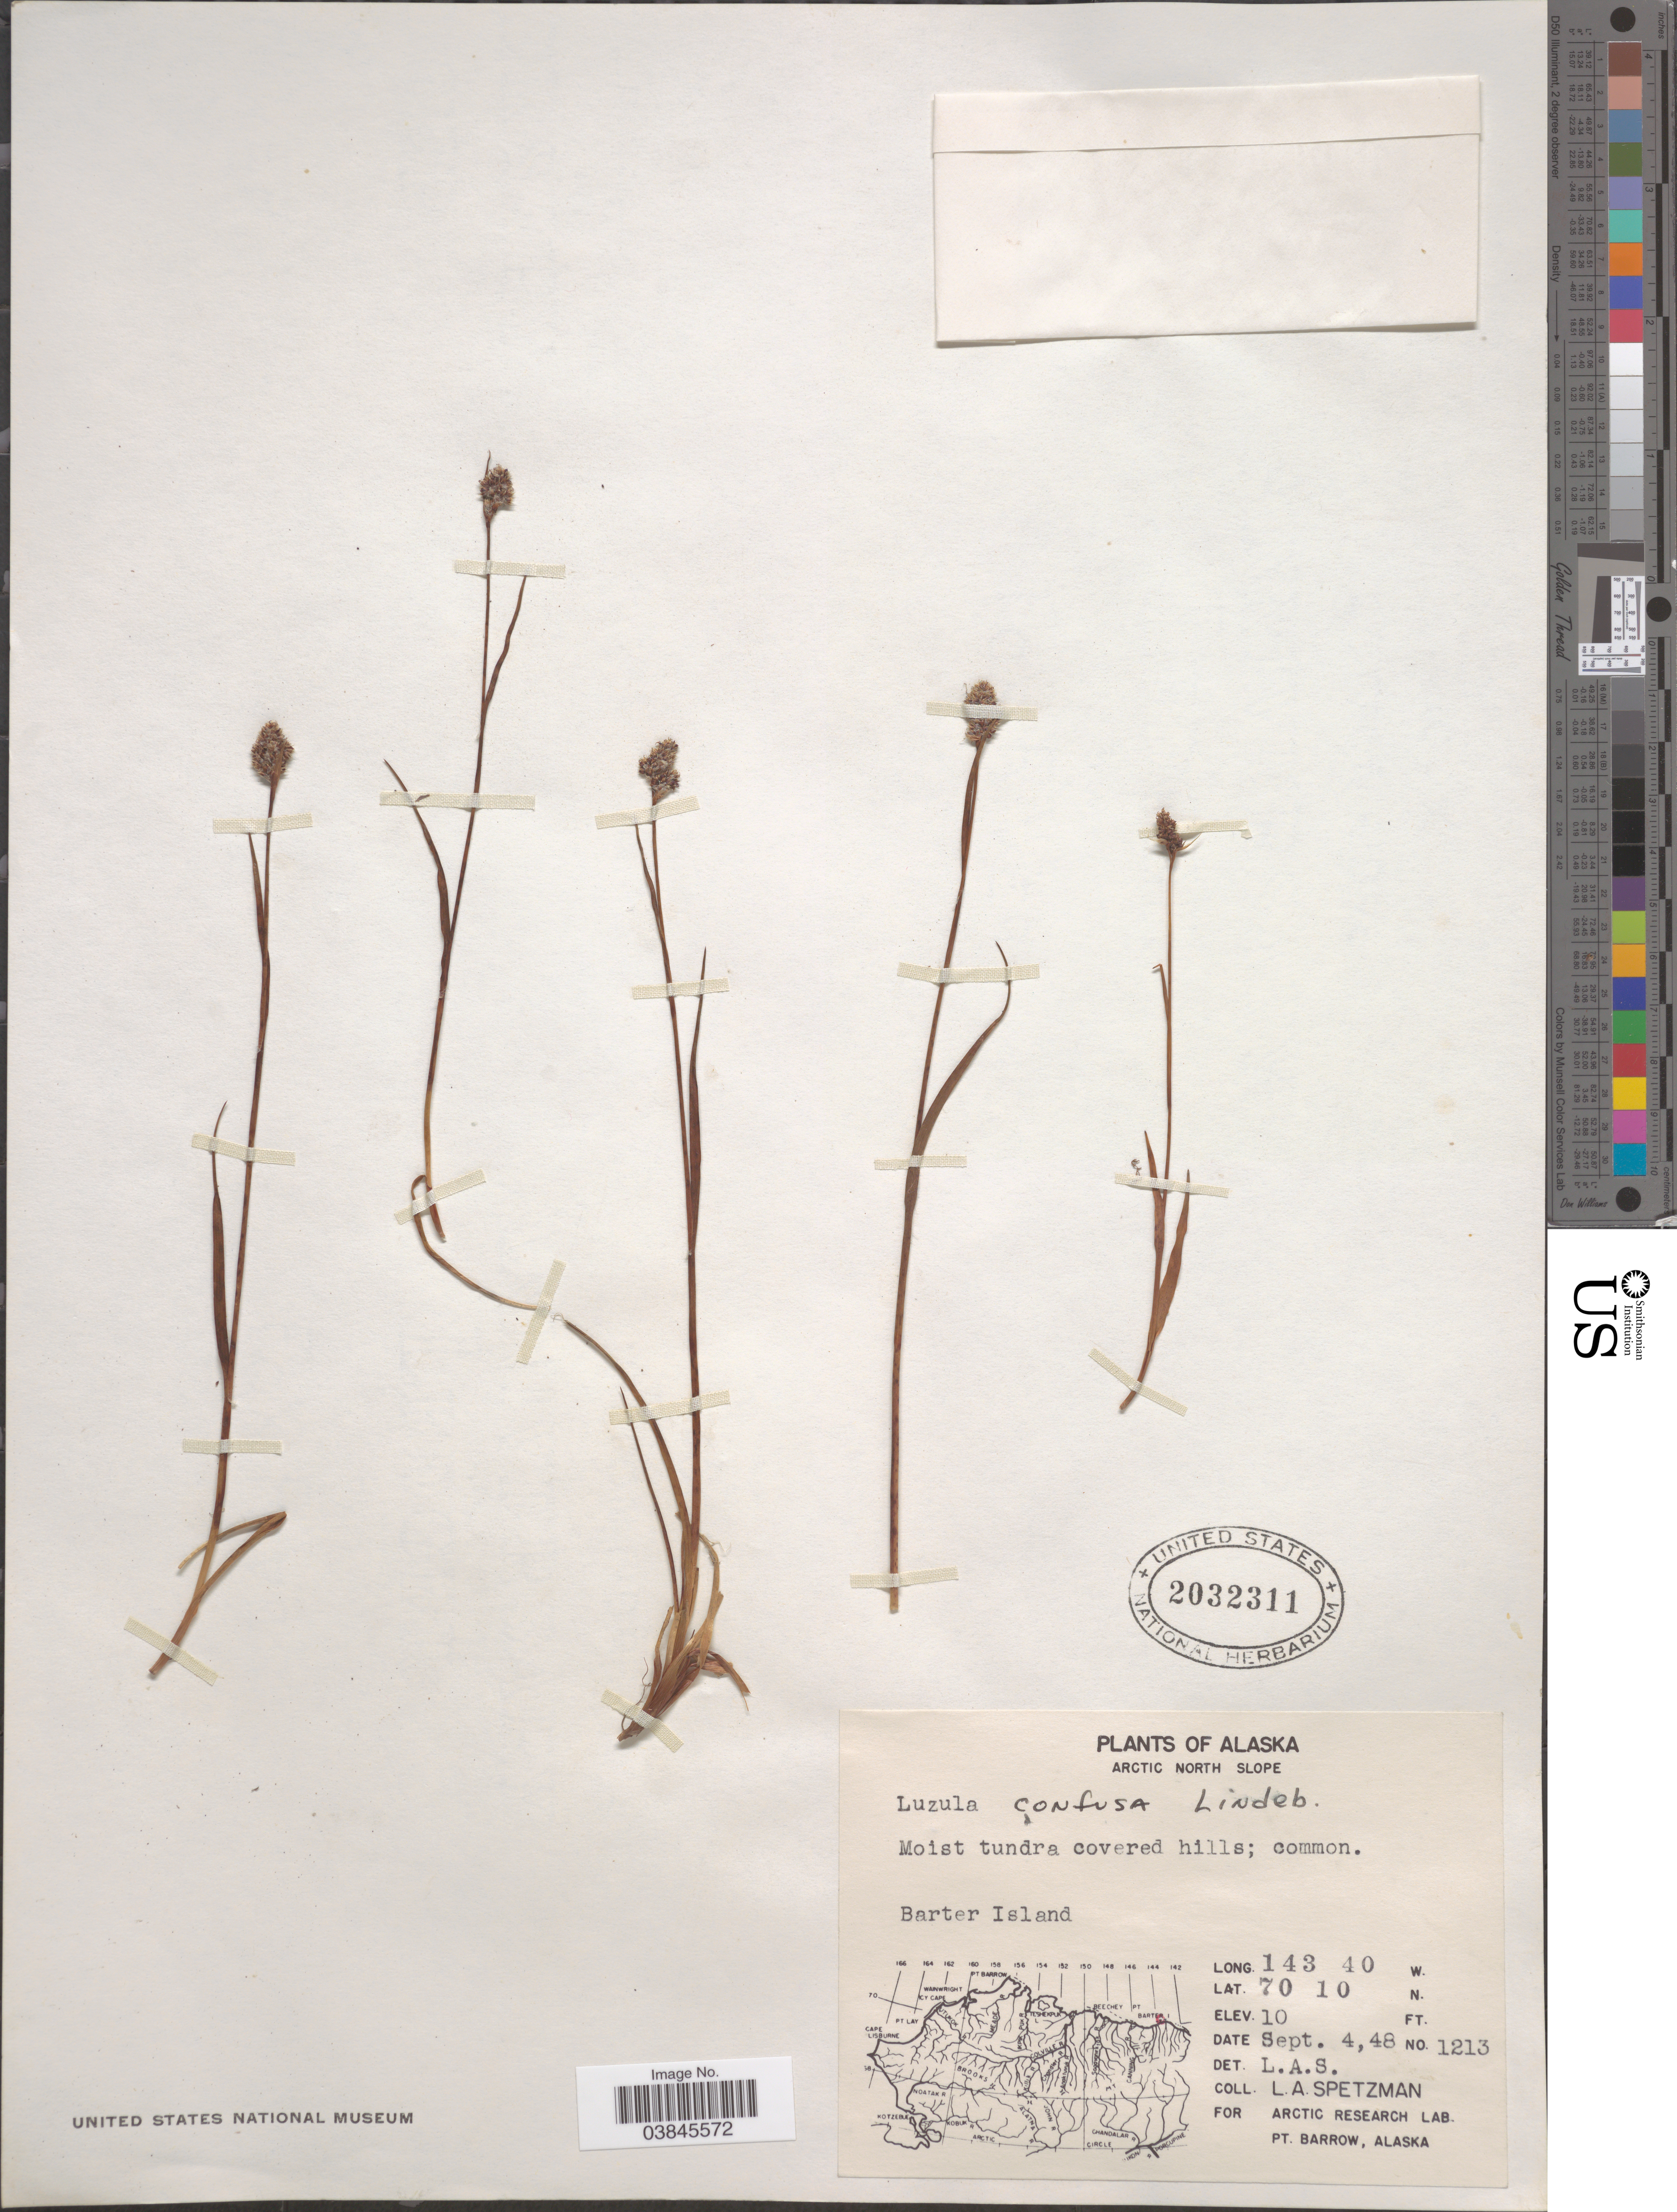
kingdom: Plantae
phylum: Tracheophyta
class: Liliopsida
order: Poales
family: Juncaceae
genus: Luzula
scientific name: Luzula confusa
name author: Lindeb.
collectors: L. Spetzman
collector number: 1213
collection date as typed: Transcribed d/m/y: 4/9/48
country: United States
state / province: Alaska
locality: Arctic North Slope. Moist tundra covered hills. Barter Island.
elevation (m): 3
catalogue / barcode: US 2032311